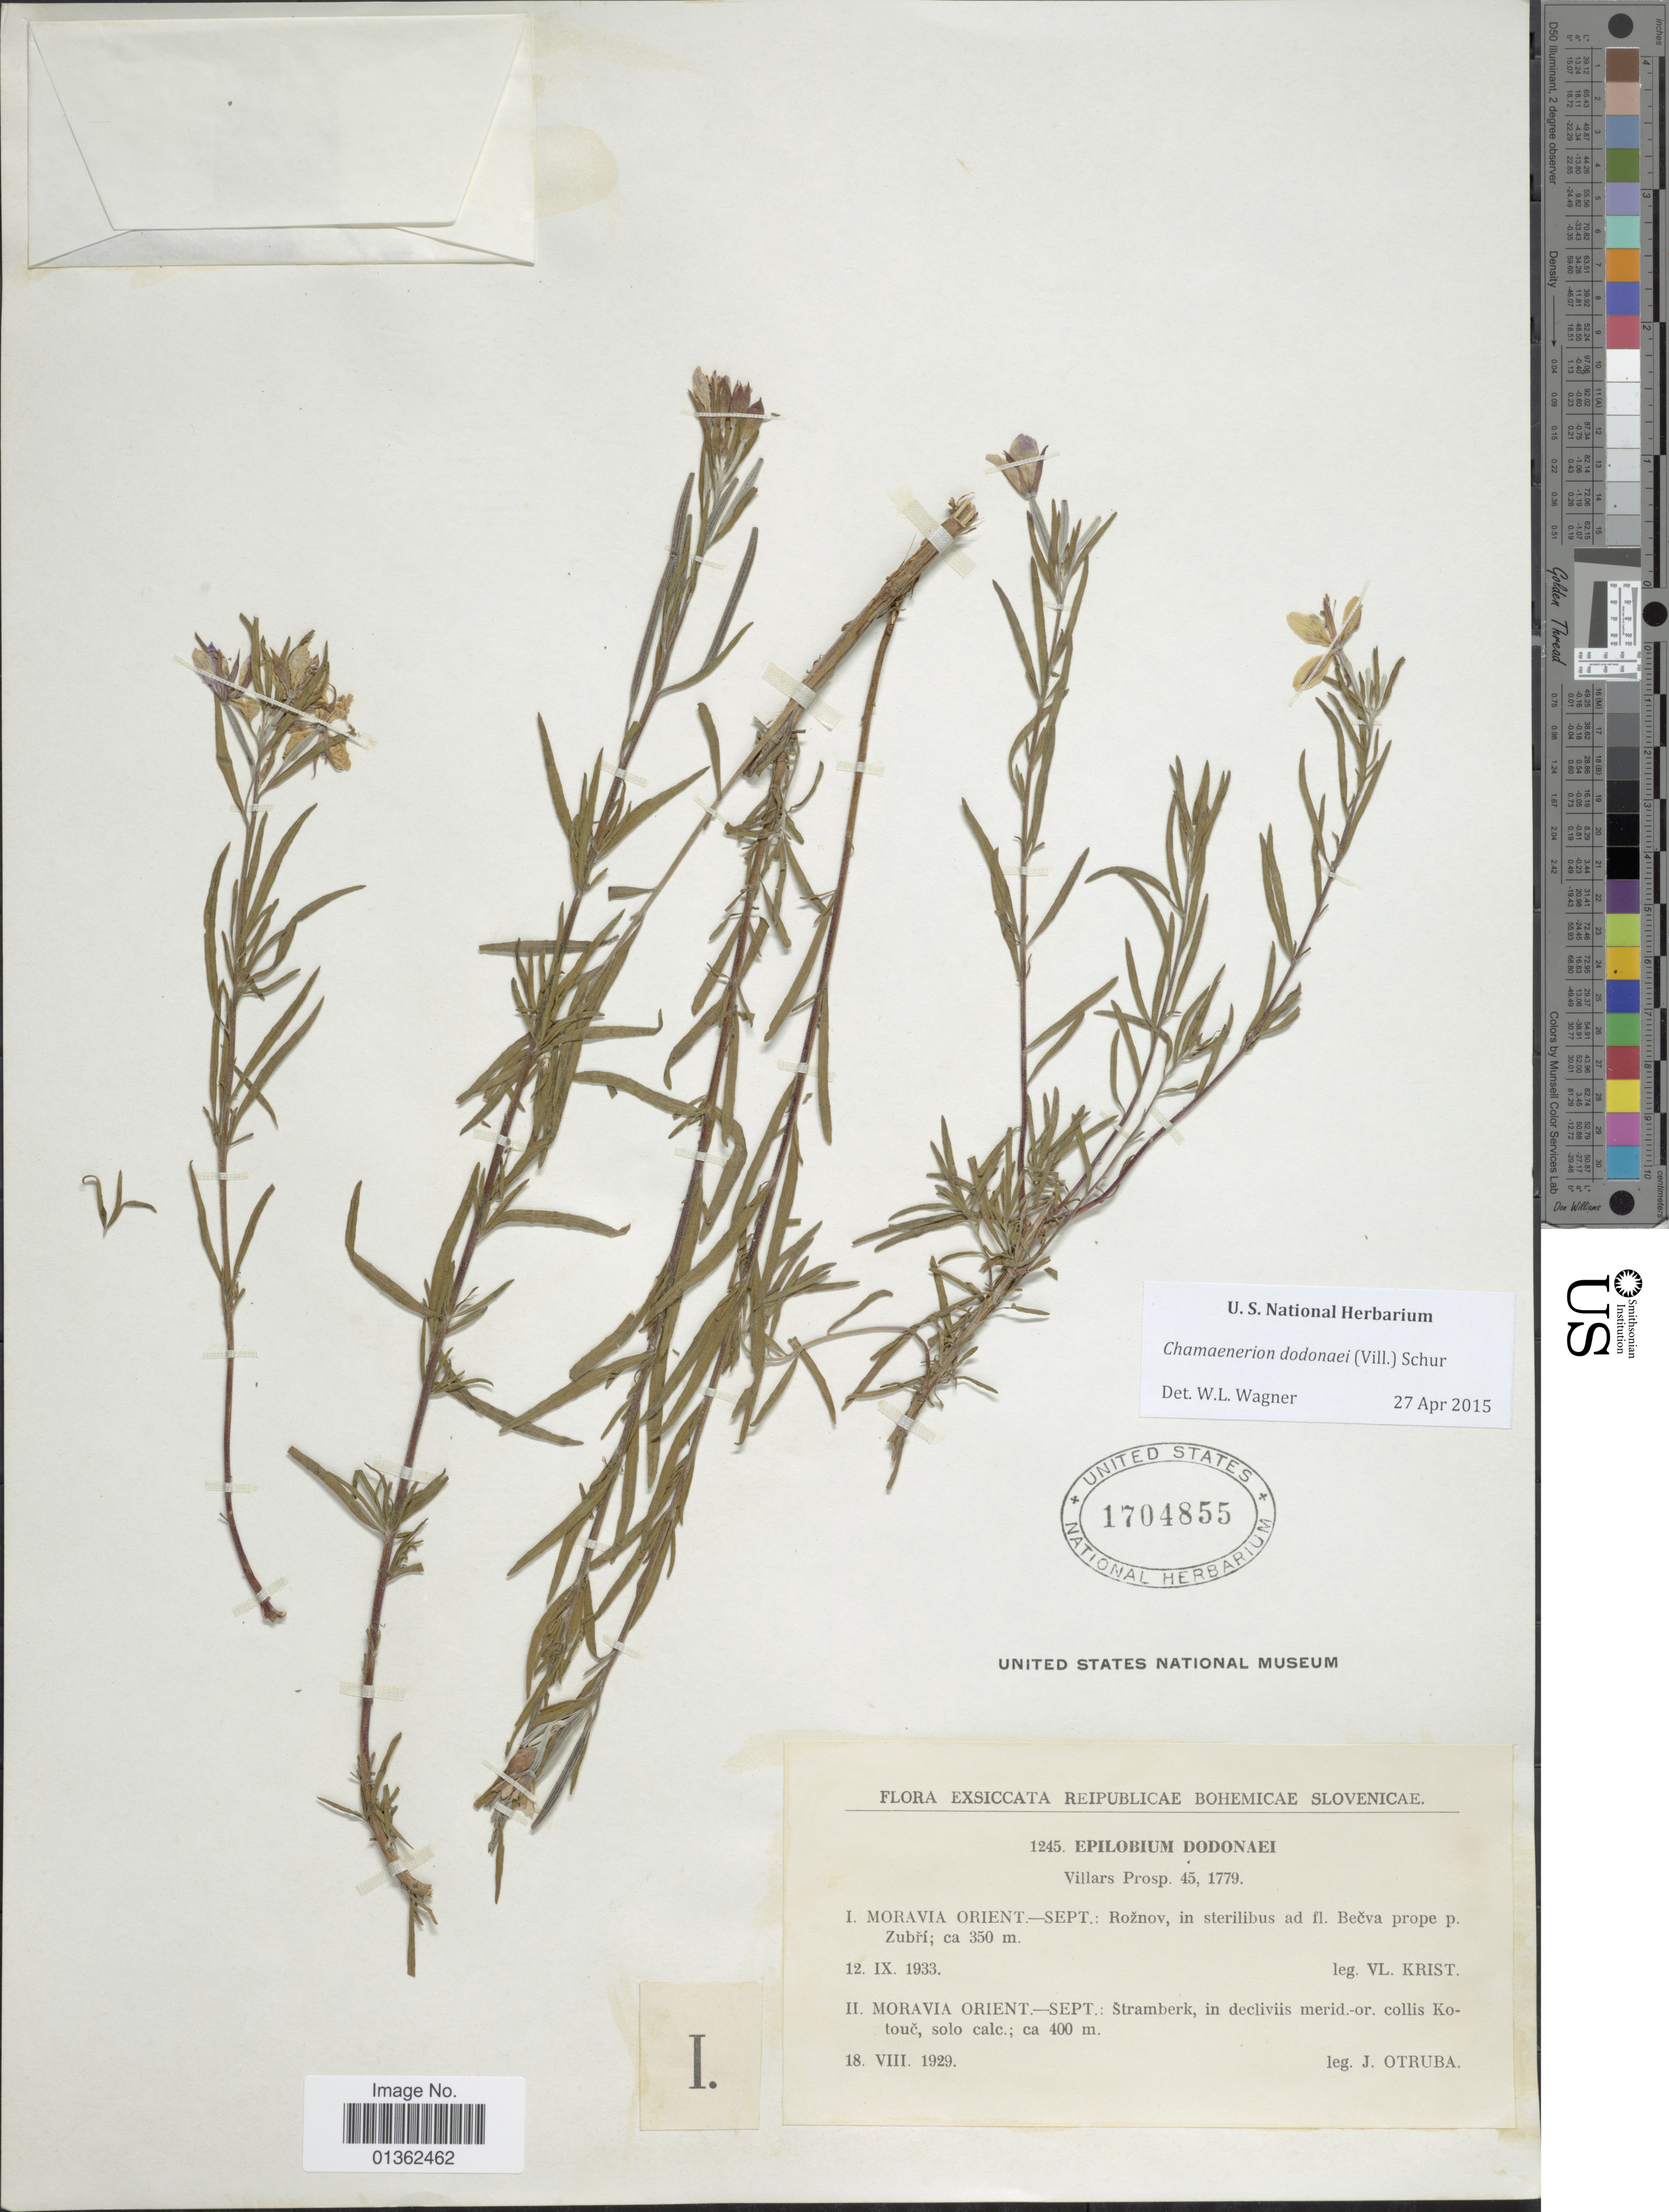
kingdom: Plantae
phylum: Tracheophyta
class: Magnoliopsida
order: Myrtales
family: Onagraceae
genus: Chamaenerion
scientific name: Chamaenerion dodonaei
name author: (Vill.) Schur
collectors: V. Krist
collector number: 1245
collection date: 1933-09-12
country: Czechia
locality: Moravia Orient.-Sept.: Roznov, in sterilibus ad fl. Becva prope p. Zubri.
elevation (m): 350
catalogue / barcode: US 1704855